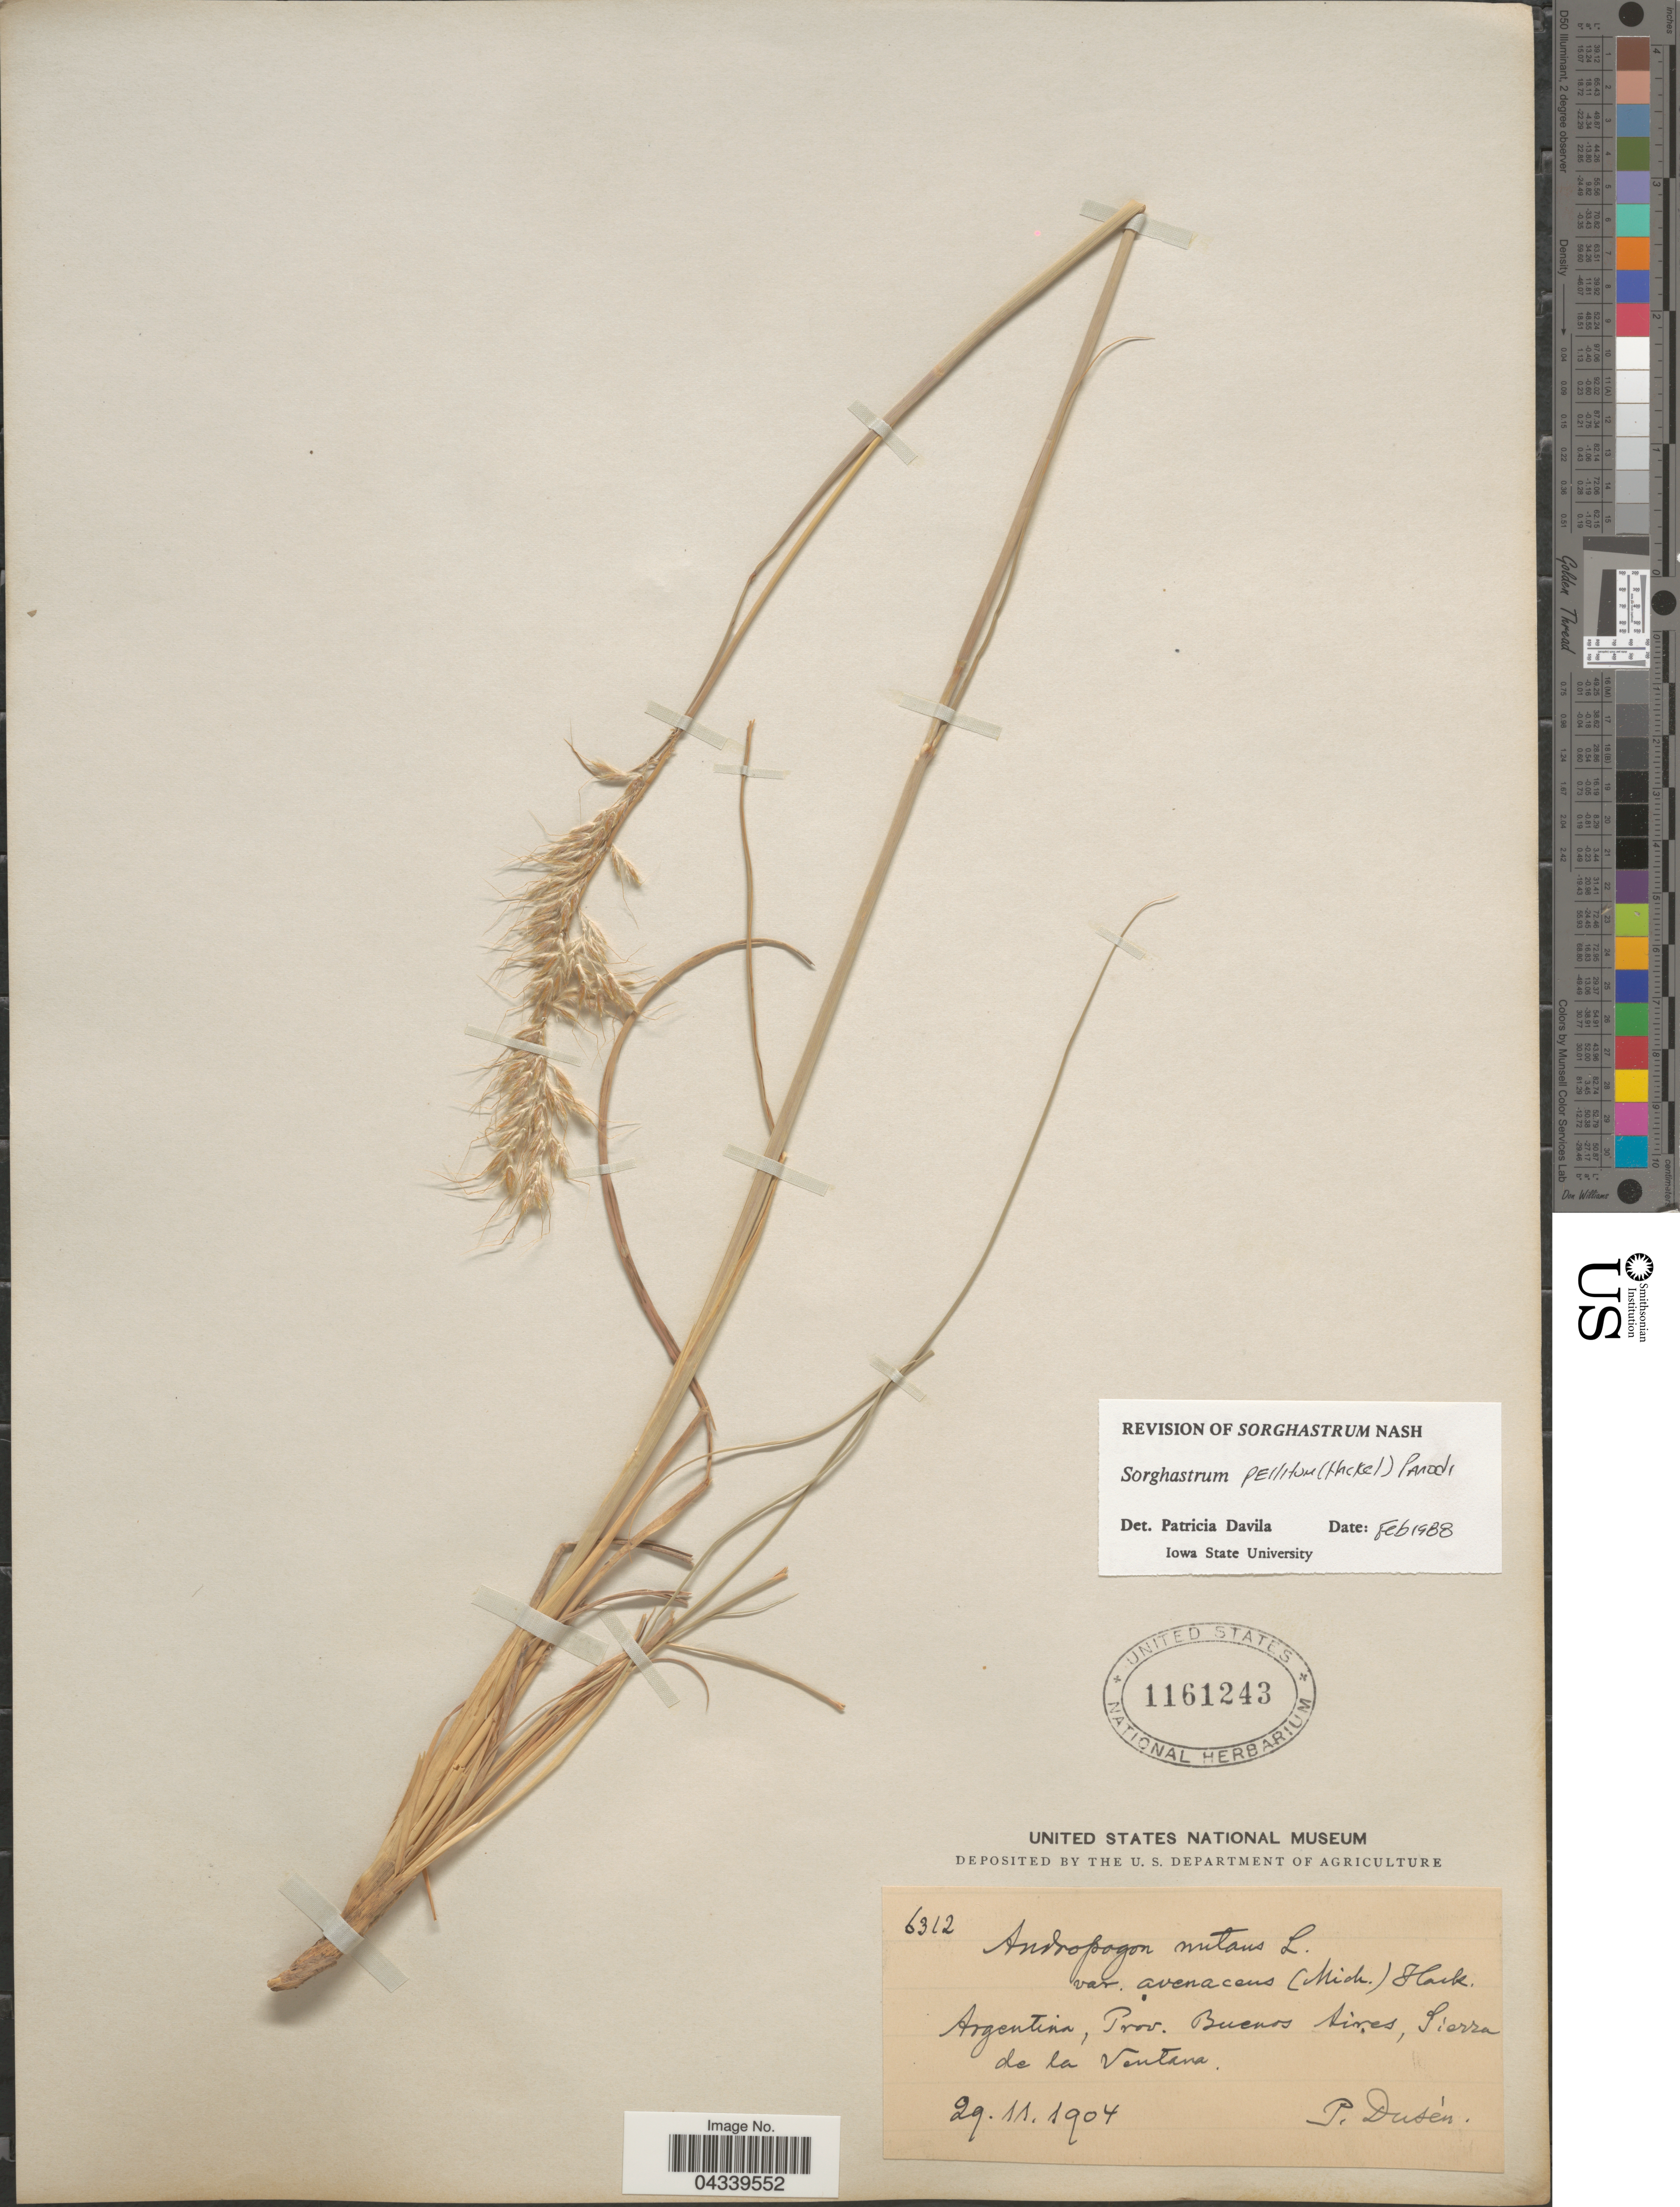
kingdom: Plantae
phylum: Tracheophyta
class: Liliopsida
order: Poales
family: Poaceae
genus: Sorghastrum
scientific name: Sorghastrum pellitum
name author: (Hack.) Parodi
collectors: P. Dusén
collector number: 6312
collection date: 1904-11-29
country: Argentina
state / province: Buenos Aires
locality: Sierra de la Ventana.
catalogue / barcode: US 1161243